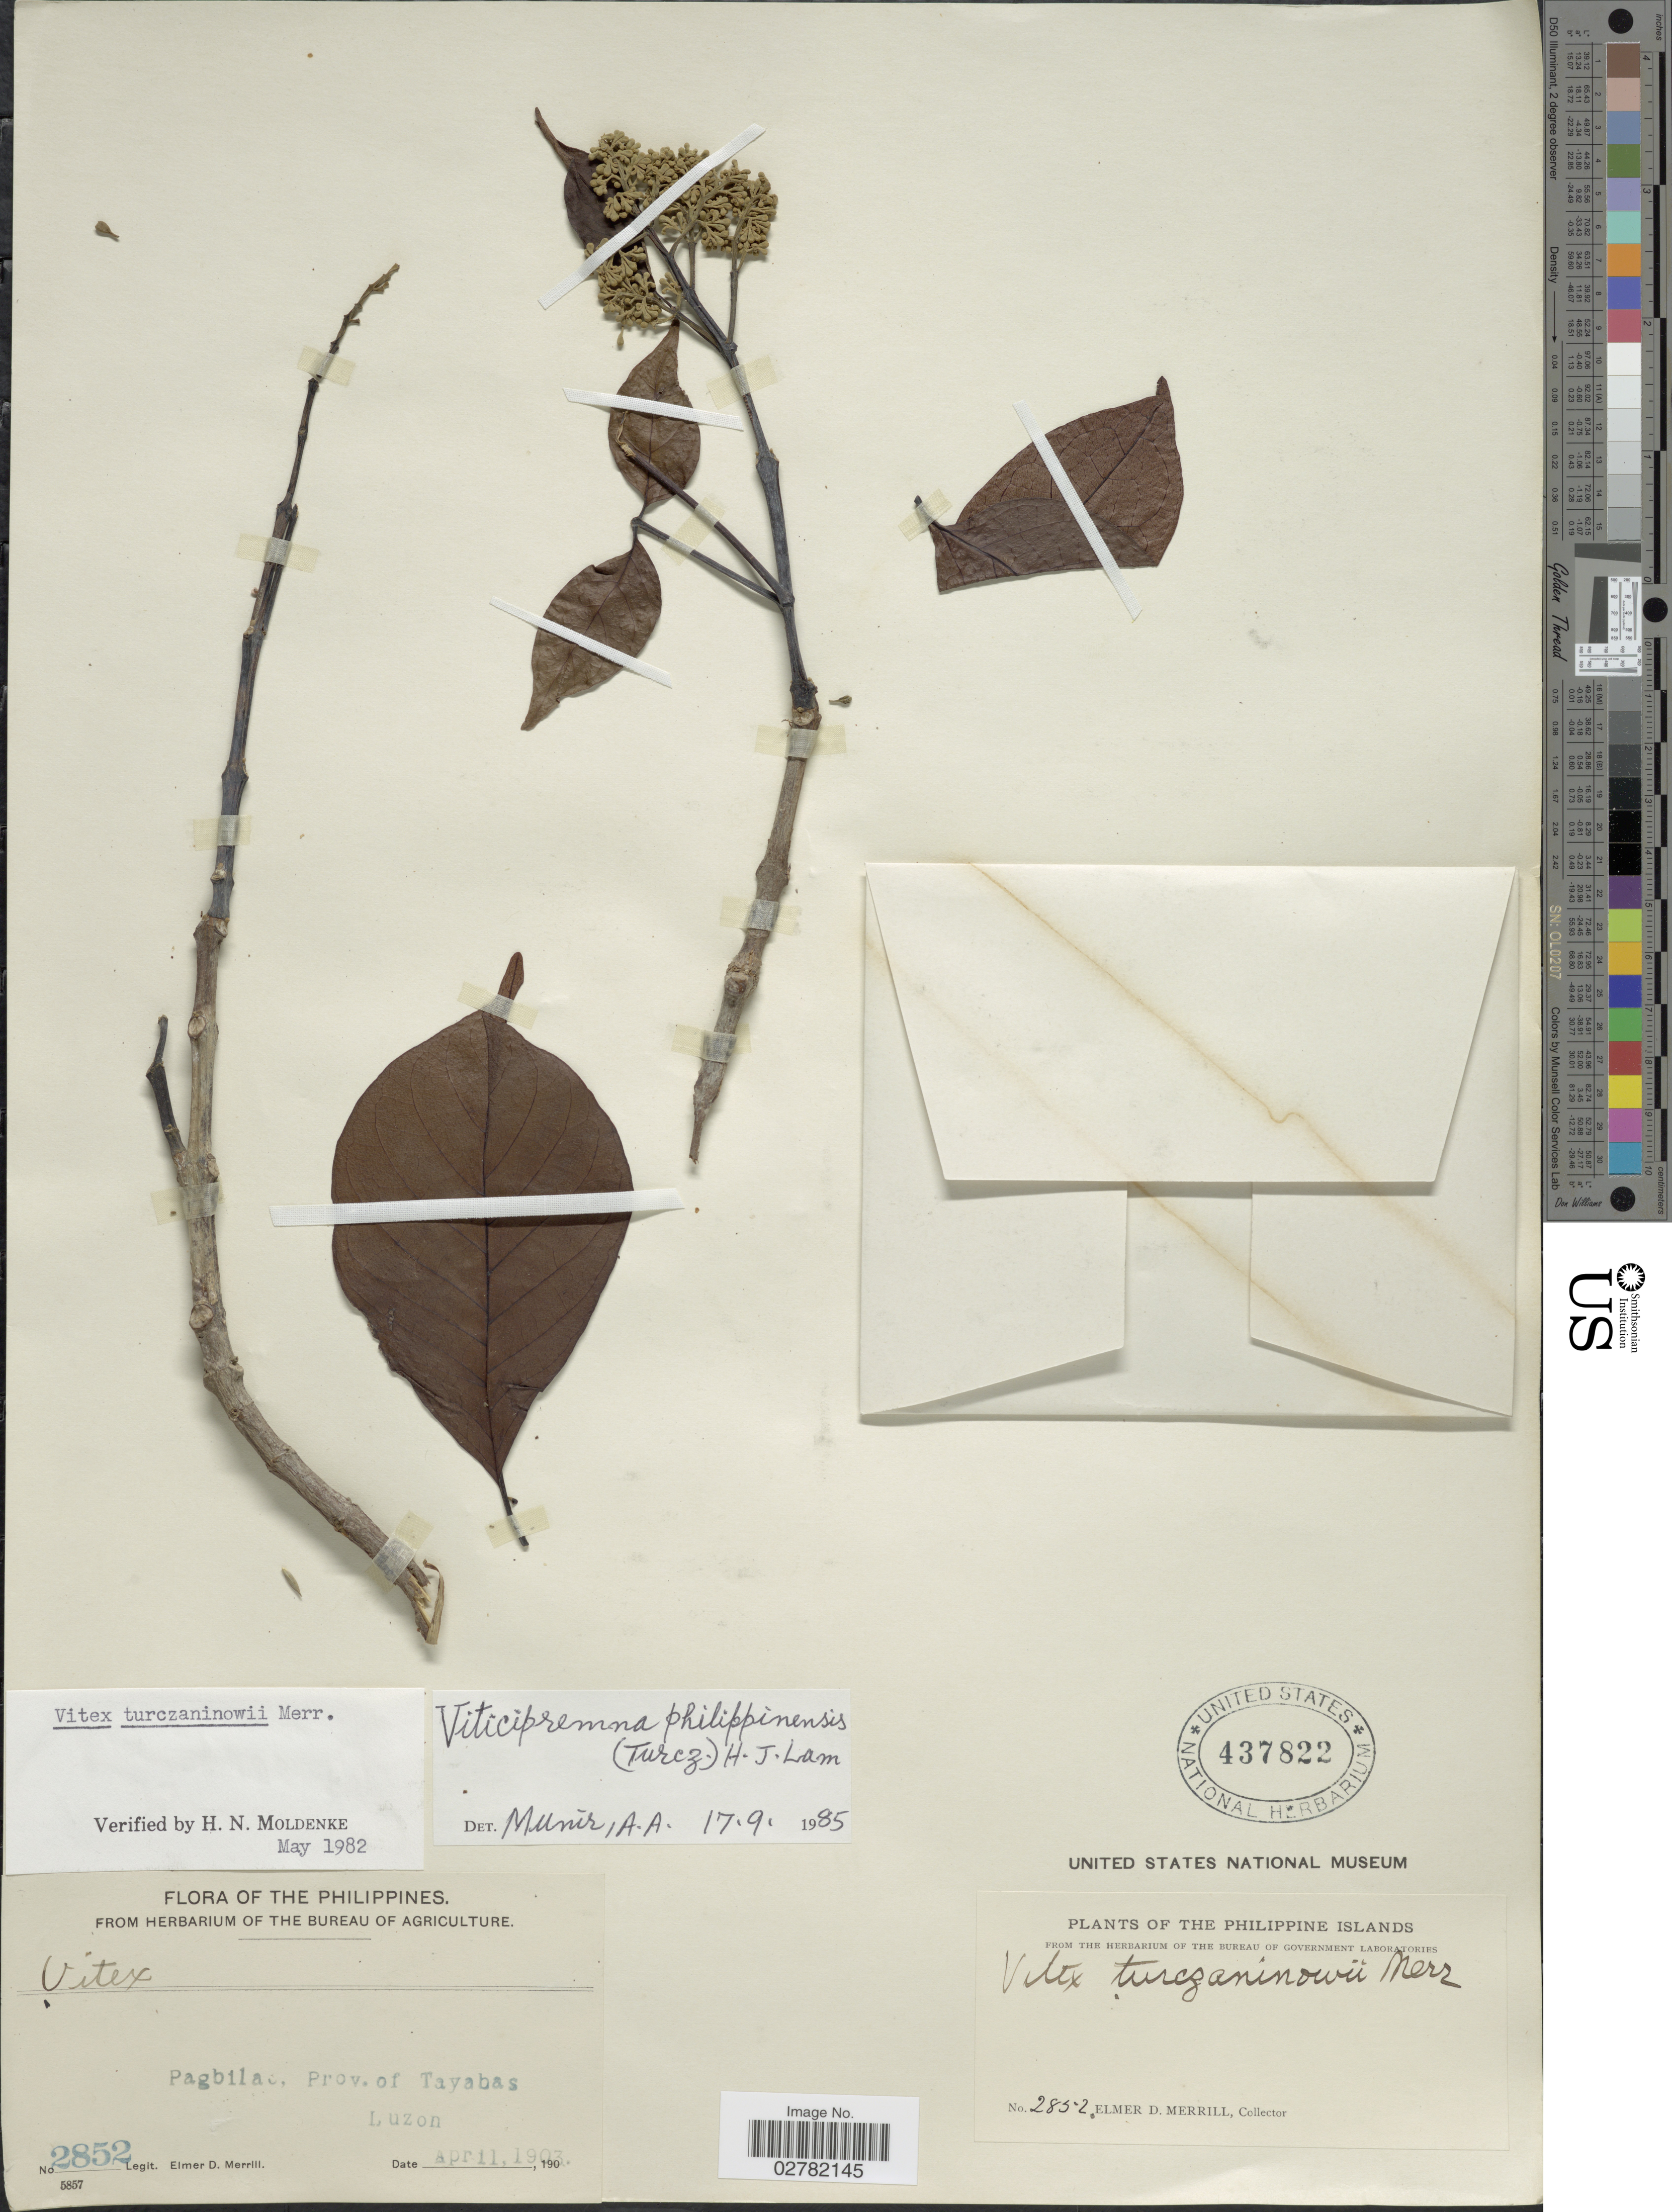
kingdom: Plantae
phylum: Tracheophyta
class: Magnoliopsida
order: Lamiales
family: Lamiaceae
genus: Viticipremna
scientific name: Viticipremna philippinensis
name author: (Turcz.) H.J. Lam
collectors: E. D. Merrill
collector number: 2852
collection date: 1903-04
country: Philippines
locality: Philippine Islands. Pagbilac, Prov. of Tayabas.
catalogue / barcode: US 437822